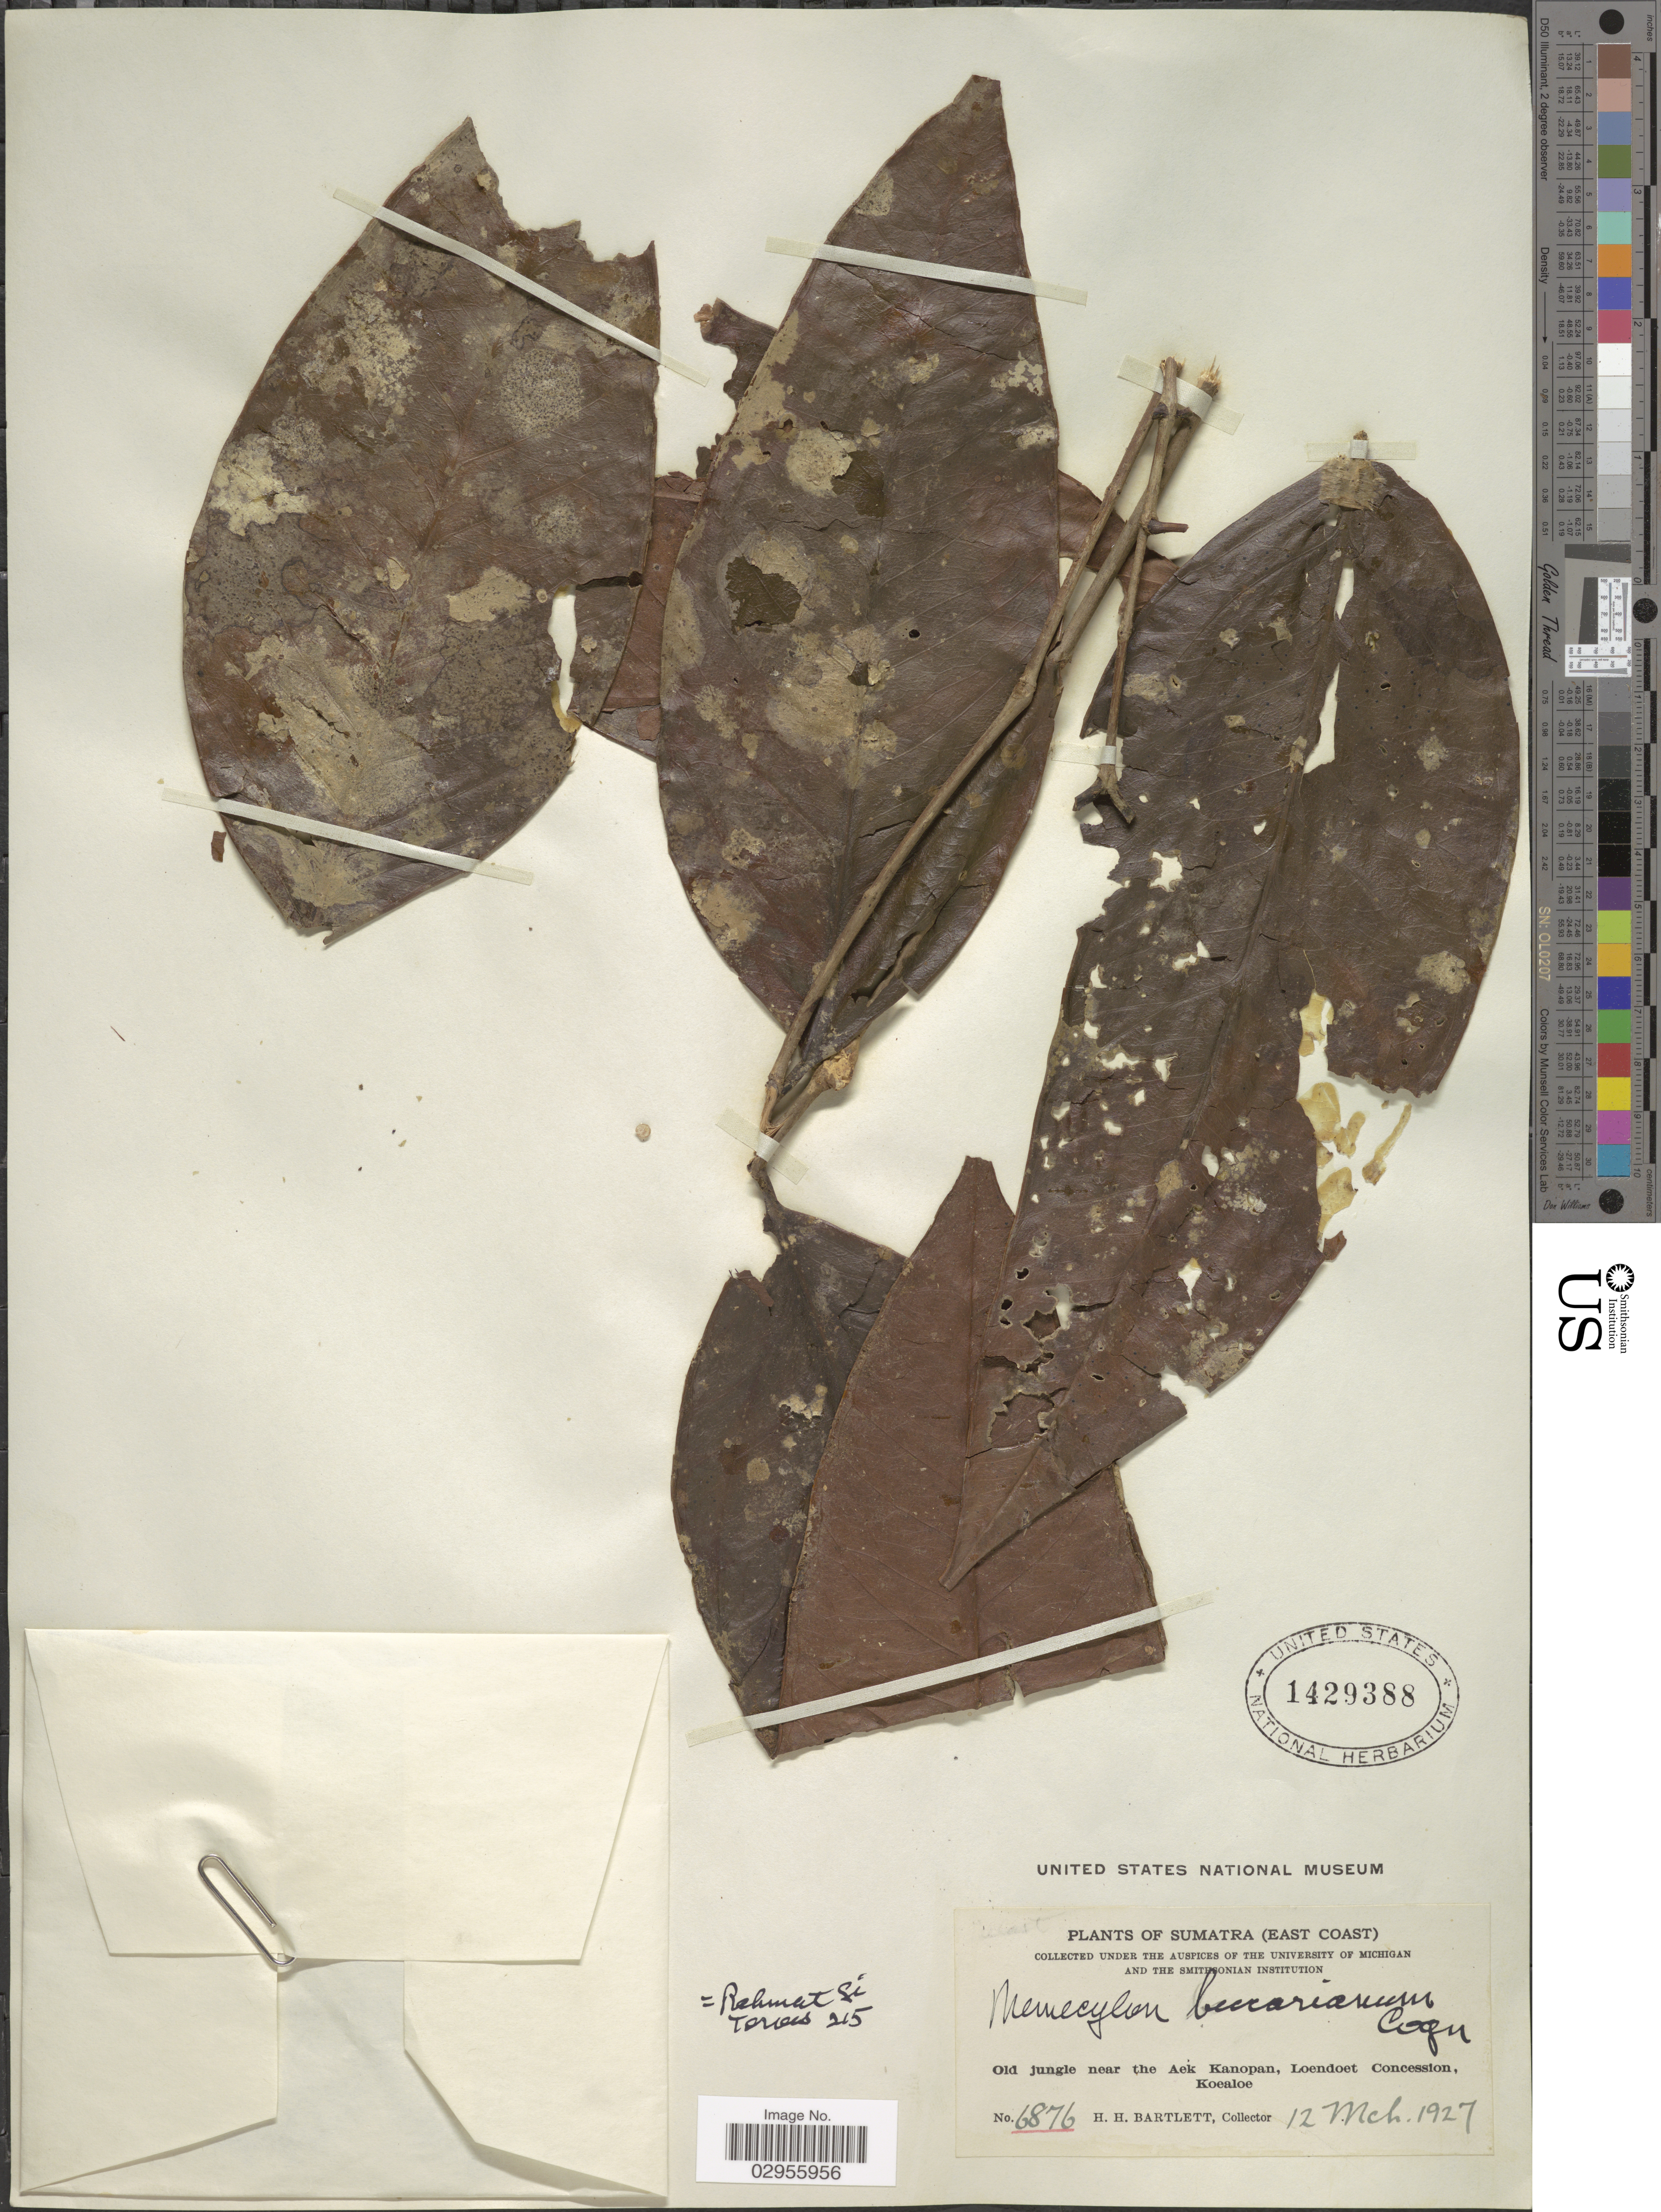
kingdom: Plantae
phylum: Tracheophyta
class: Magnoliopsida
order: Myrtales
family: Melastomataceae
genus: Memecylon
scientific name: Memecylon beccarianum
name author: Cogn.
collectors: H. H. Bartlett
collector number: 6876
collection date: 1927-03-12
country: Indonesia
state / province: Sumatra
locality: East Coast. Old jungle near the Aek Kanopan, Loendoet Concession, Koealoe.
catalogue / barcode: US 1429388